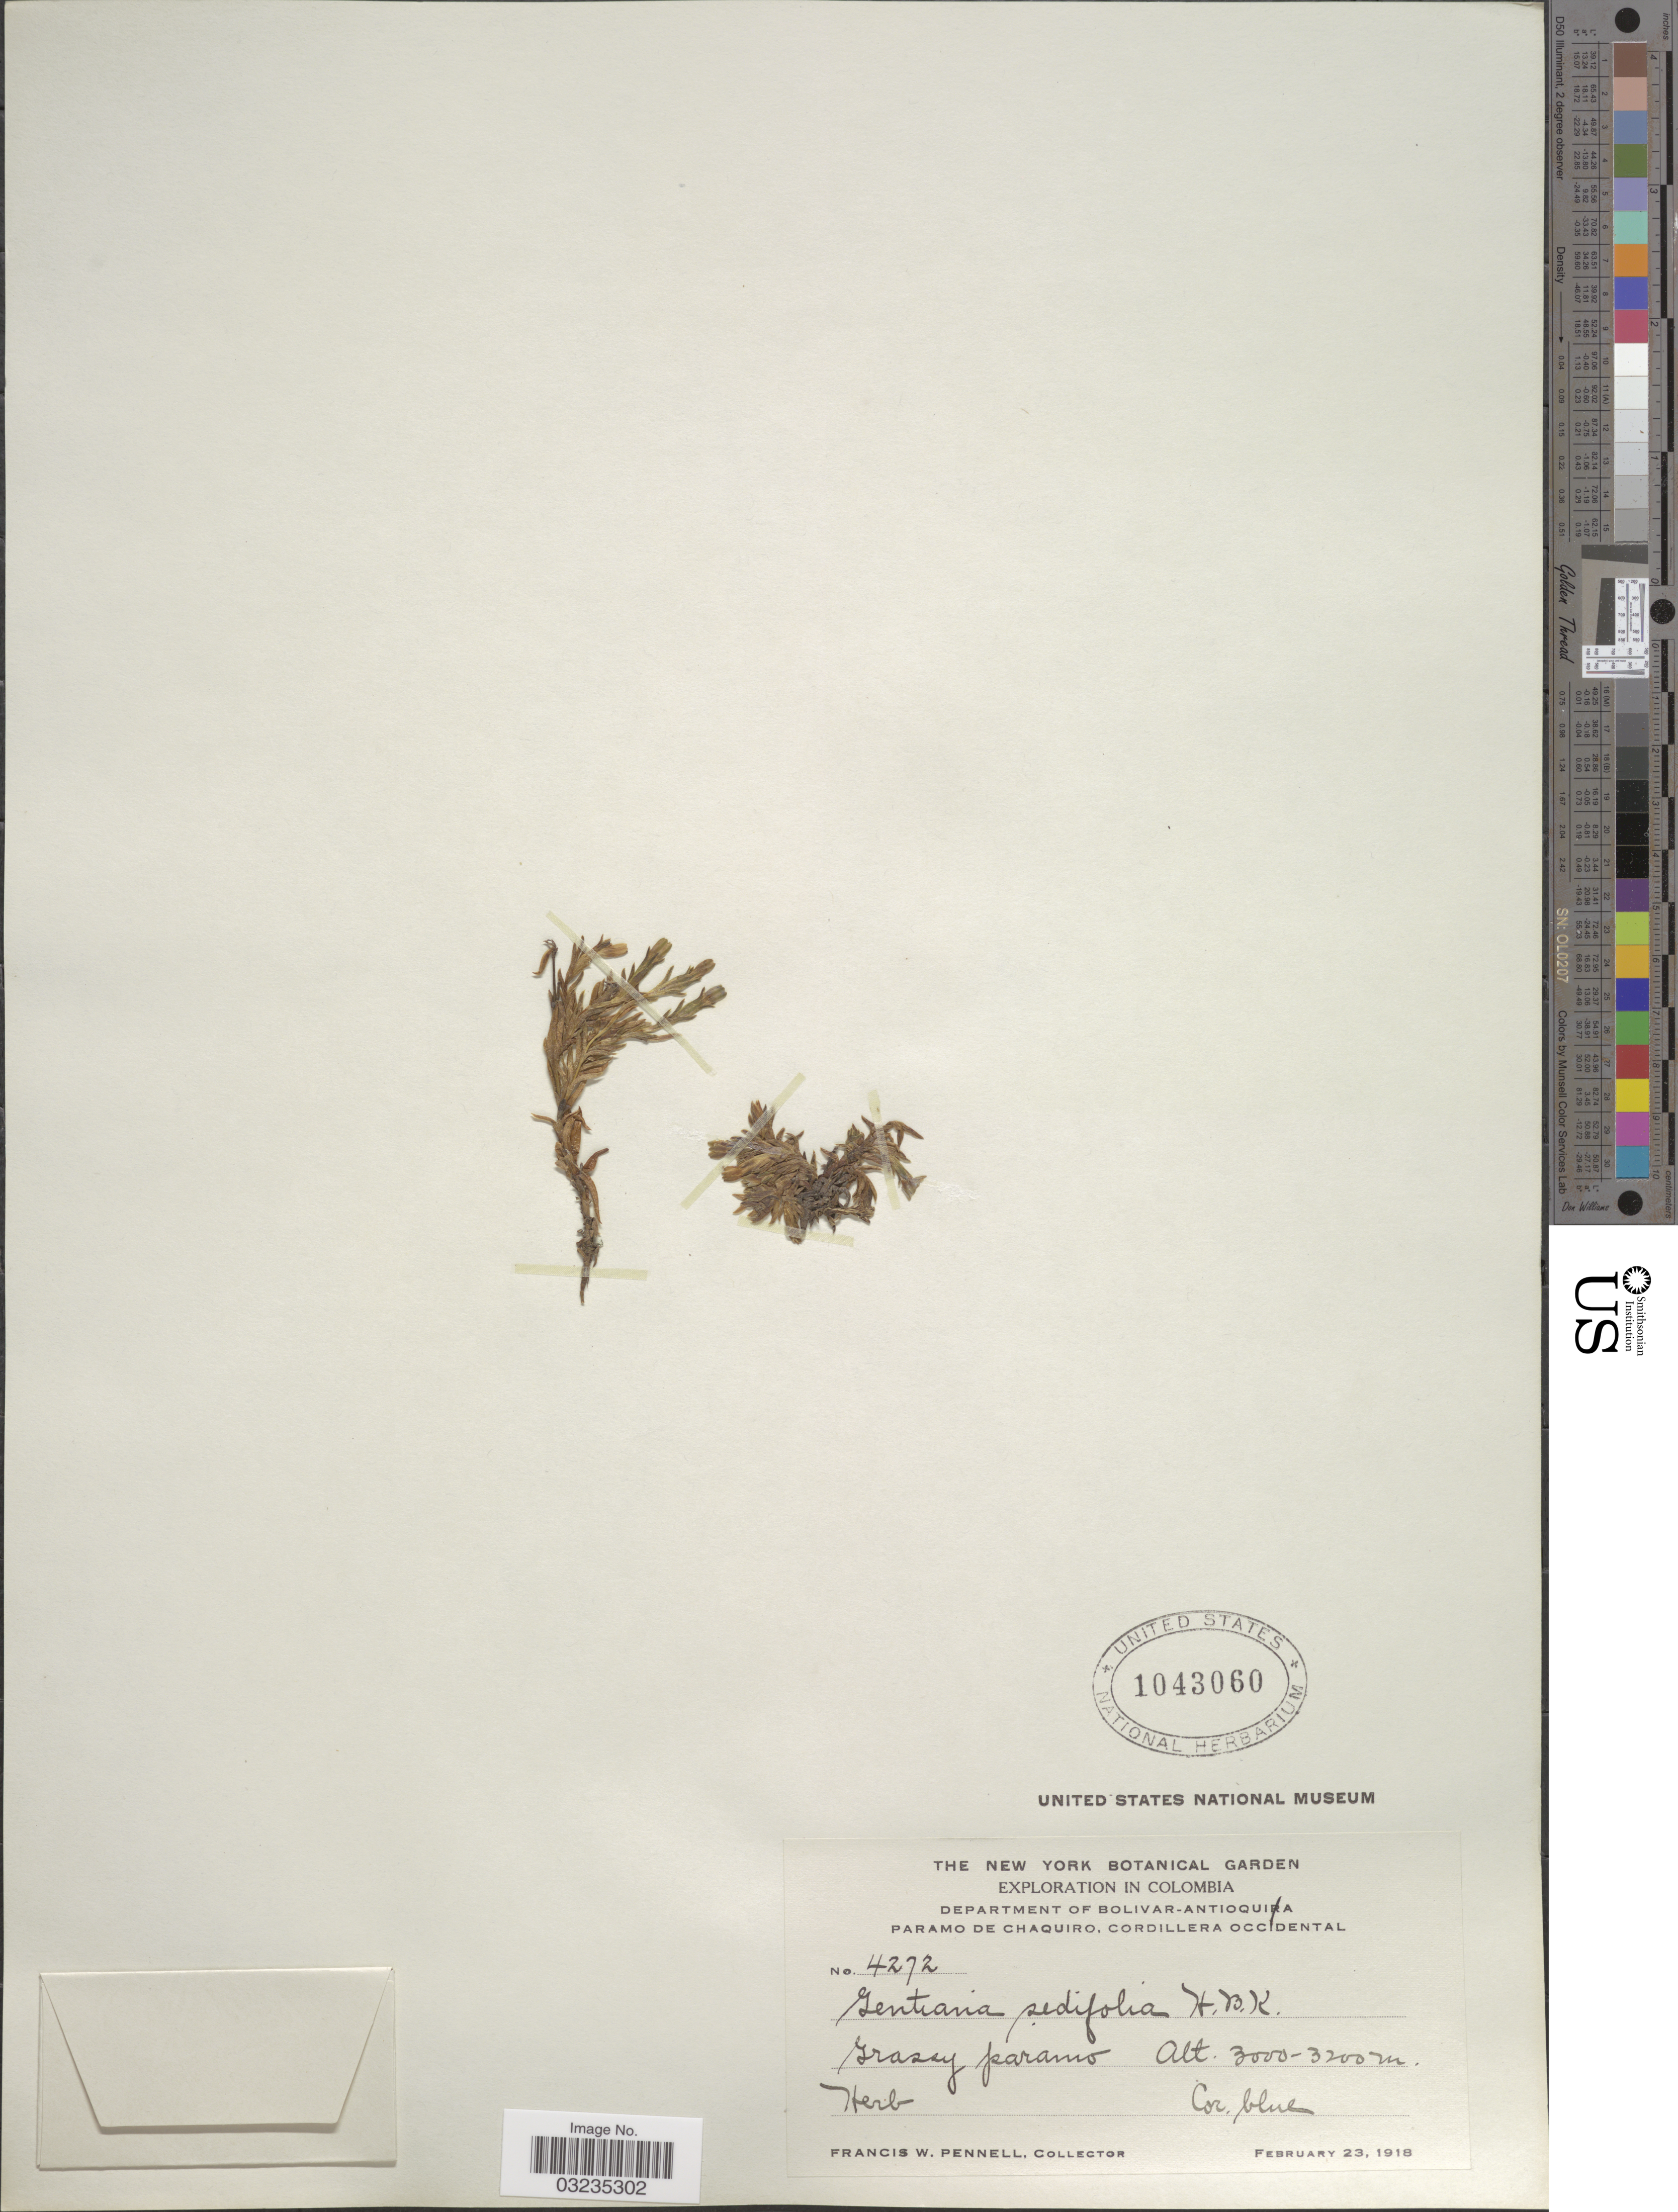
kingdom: Plantae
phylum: Tracheophyta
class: Magnoliopsida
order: Gentianales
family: Gentianaceae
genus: Gentiana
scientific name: Gentiana sedifolia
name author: Kunth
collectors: F. W. Pennell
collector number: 4272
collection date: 1918-02-23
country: Colombia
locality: Department of Bolivar-Antioquia. Paramo de Chaquiro, Cordillera Occidental.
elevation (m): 3000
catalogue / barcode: US 1043060